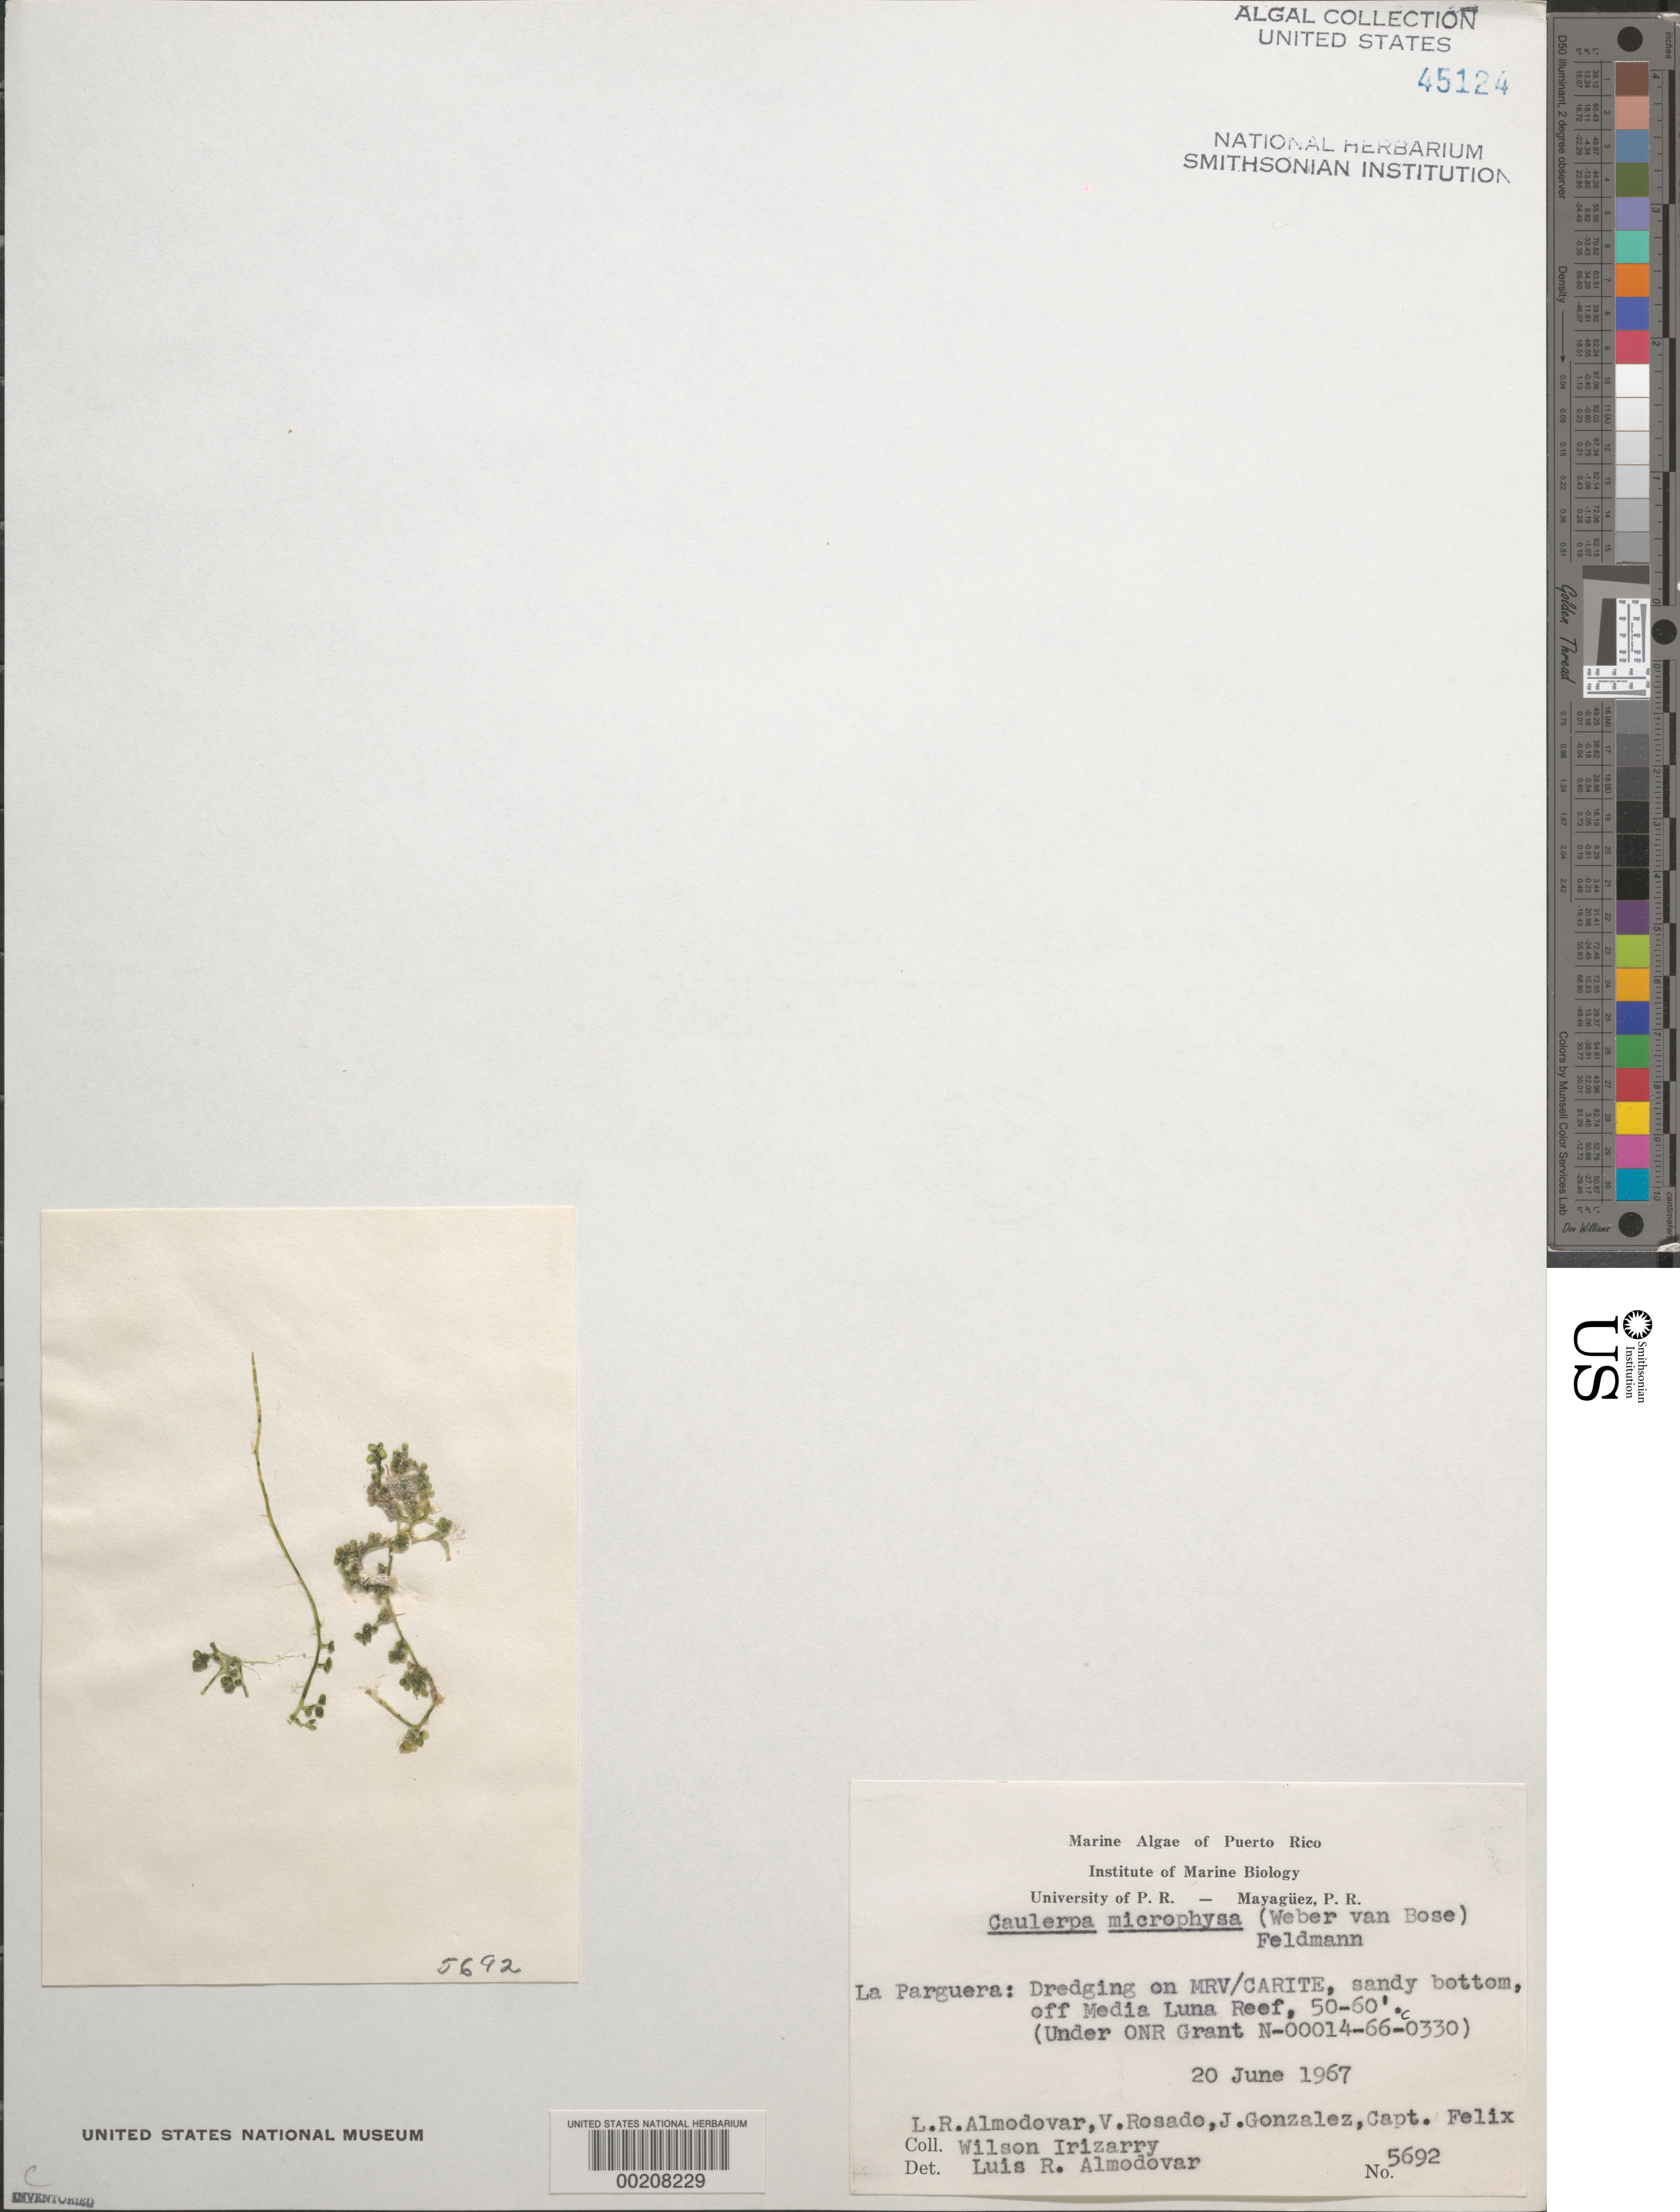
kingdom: Plantae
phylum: Chlorophyta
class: Ulvophyceae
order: Bryopsidales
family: Caulerpaceae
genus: Caulerpa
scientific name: Caulerpa microphysa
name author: (Weber Bosse) Feldmann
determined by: Almodovar, L. R.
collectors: L. Almodovar, V. Rosado, J. Gonzales, C. Felix & W. Irizarry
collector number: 5692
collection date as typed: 20 Jun 1967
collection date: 1967-06-20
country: Puerto Rico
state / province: Lajas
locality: La Parguera, off Media Luna Reef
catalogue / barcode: US 45124